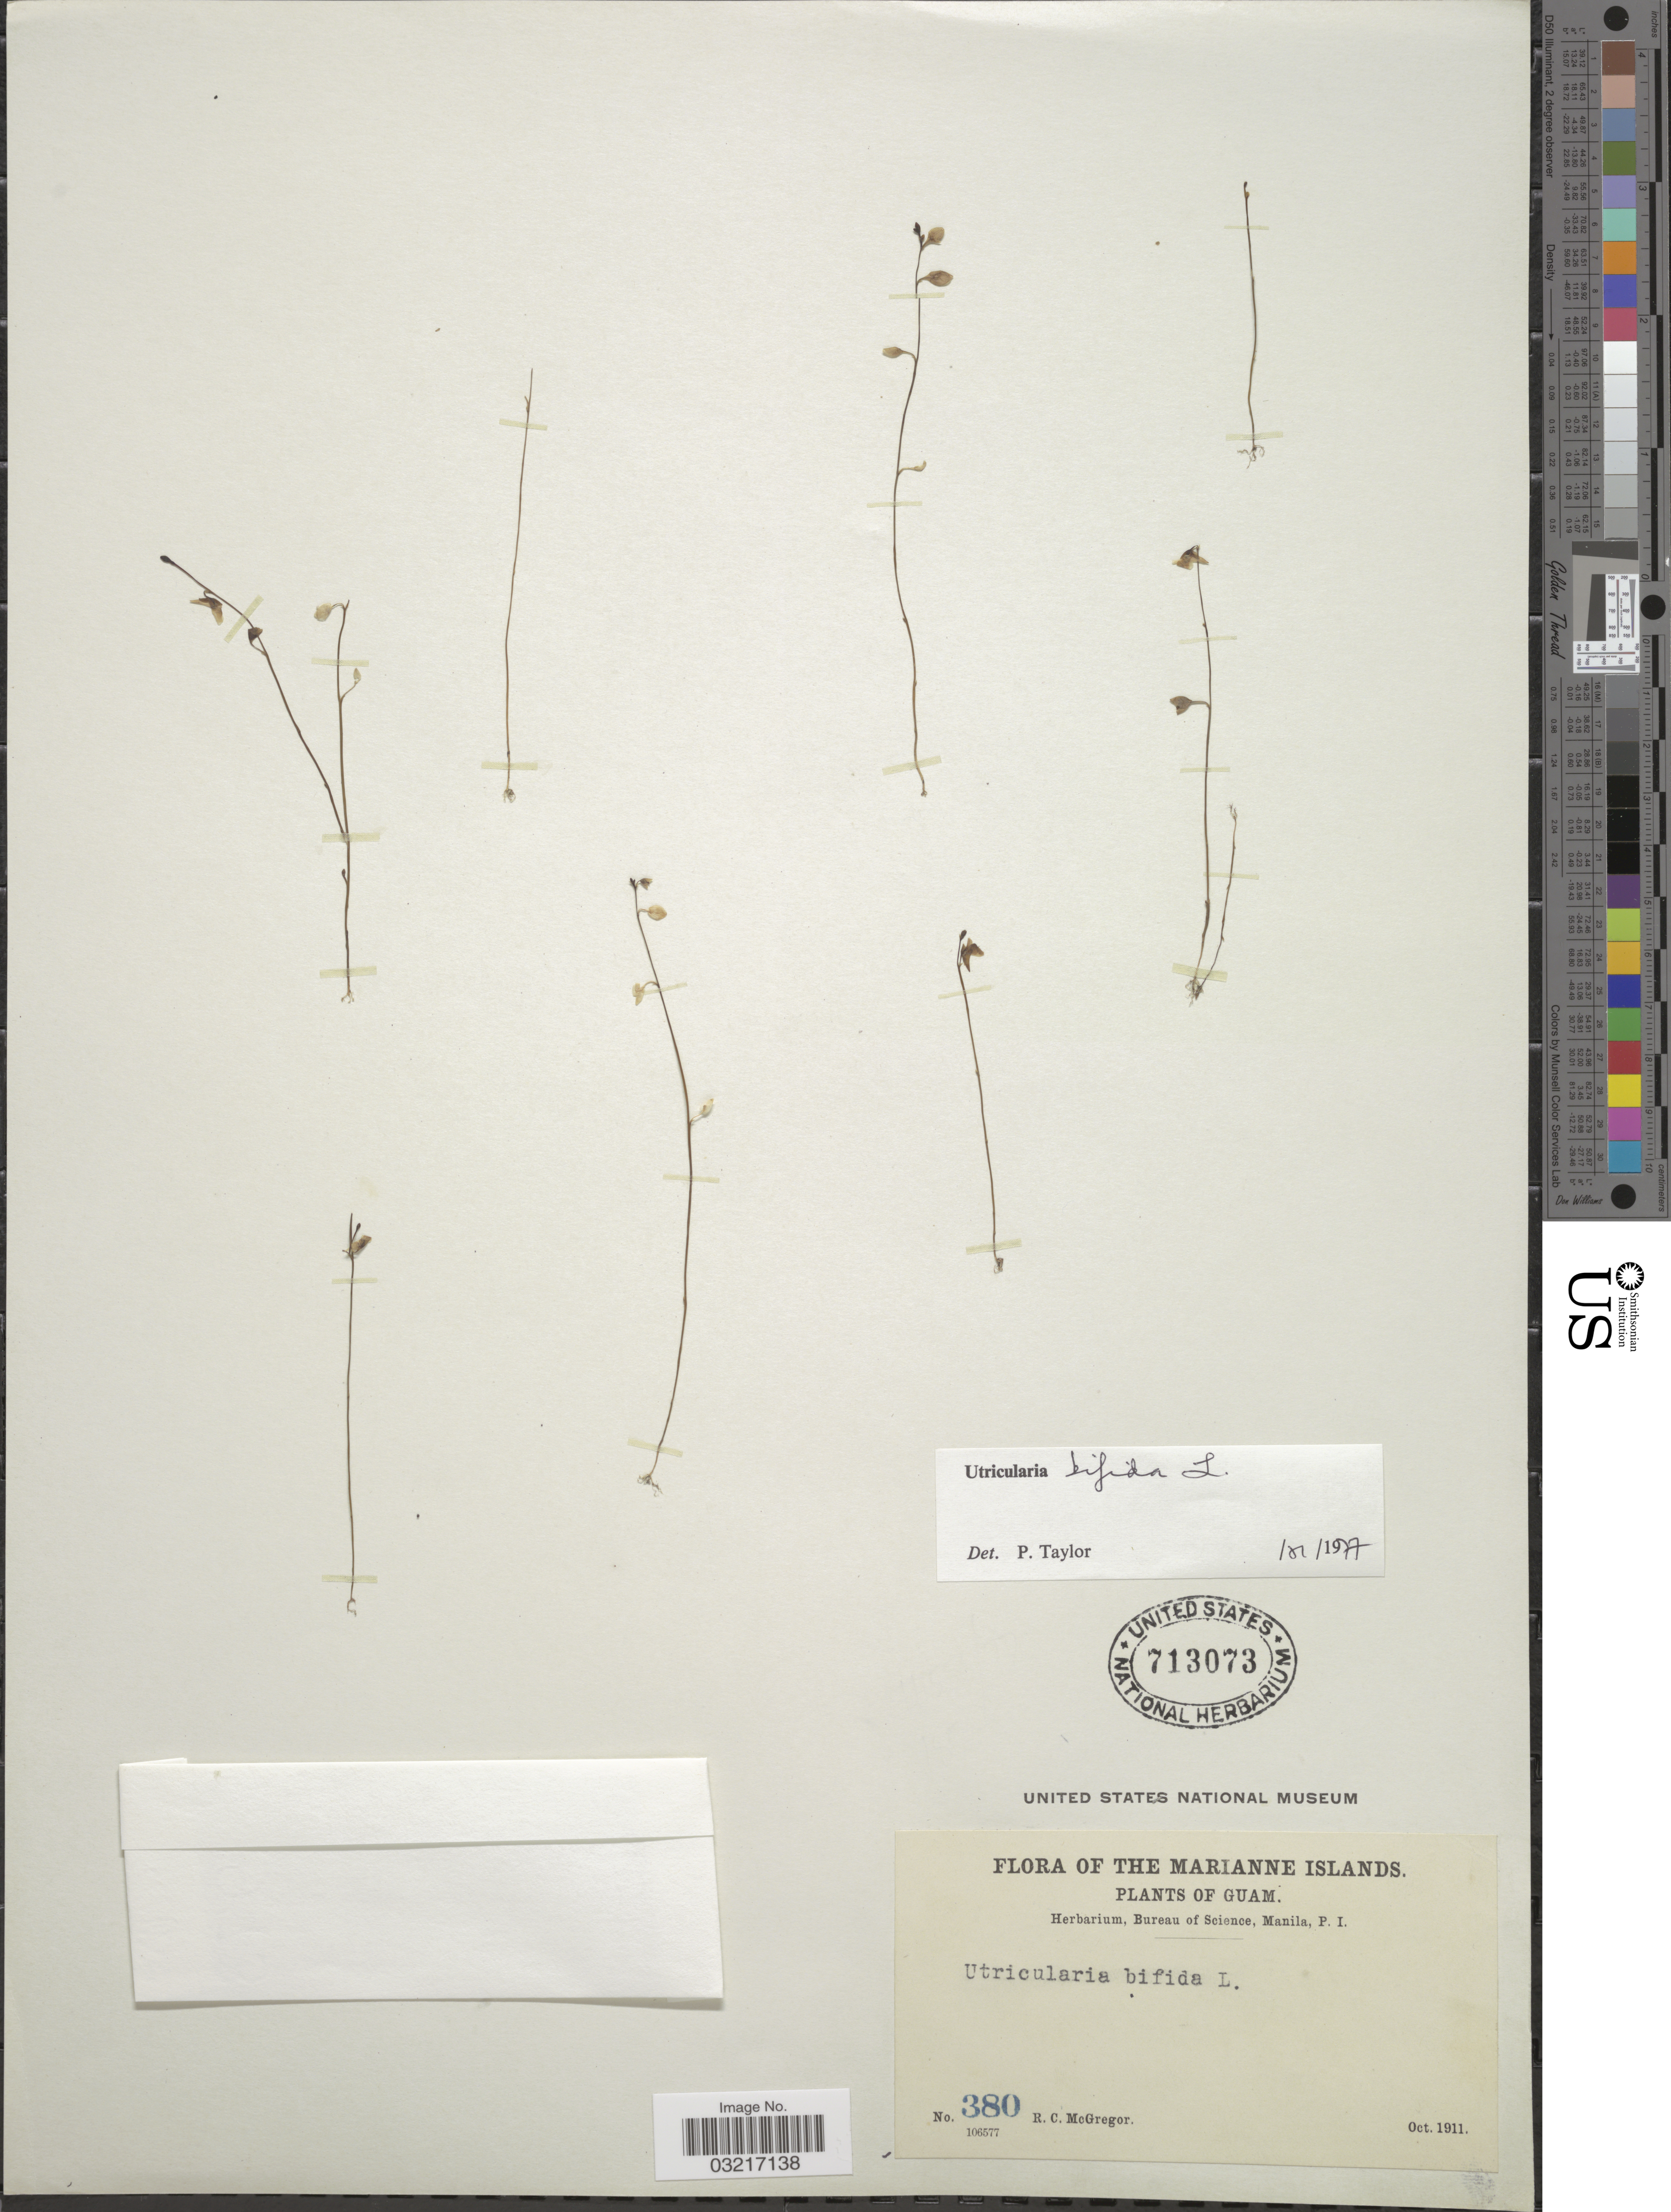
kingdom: Plantae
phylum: Tracheophyta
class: Magnoliopsida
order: Lamiales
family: Lentibulariaceae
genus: Utricularia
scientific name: Utricularia bifida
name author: L.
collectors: R. C. McGregor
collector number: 380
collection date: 1911-10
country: Guam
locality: The Marianne Islands.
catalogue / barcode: US 713073